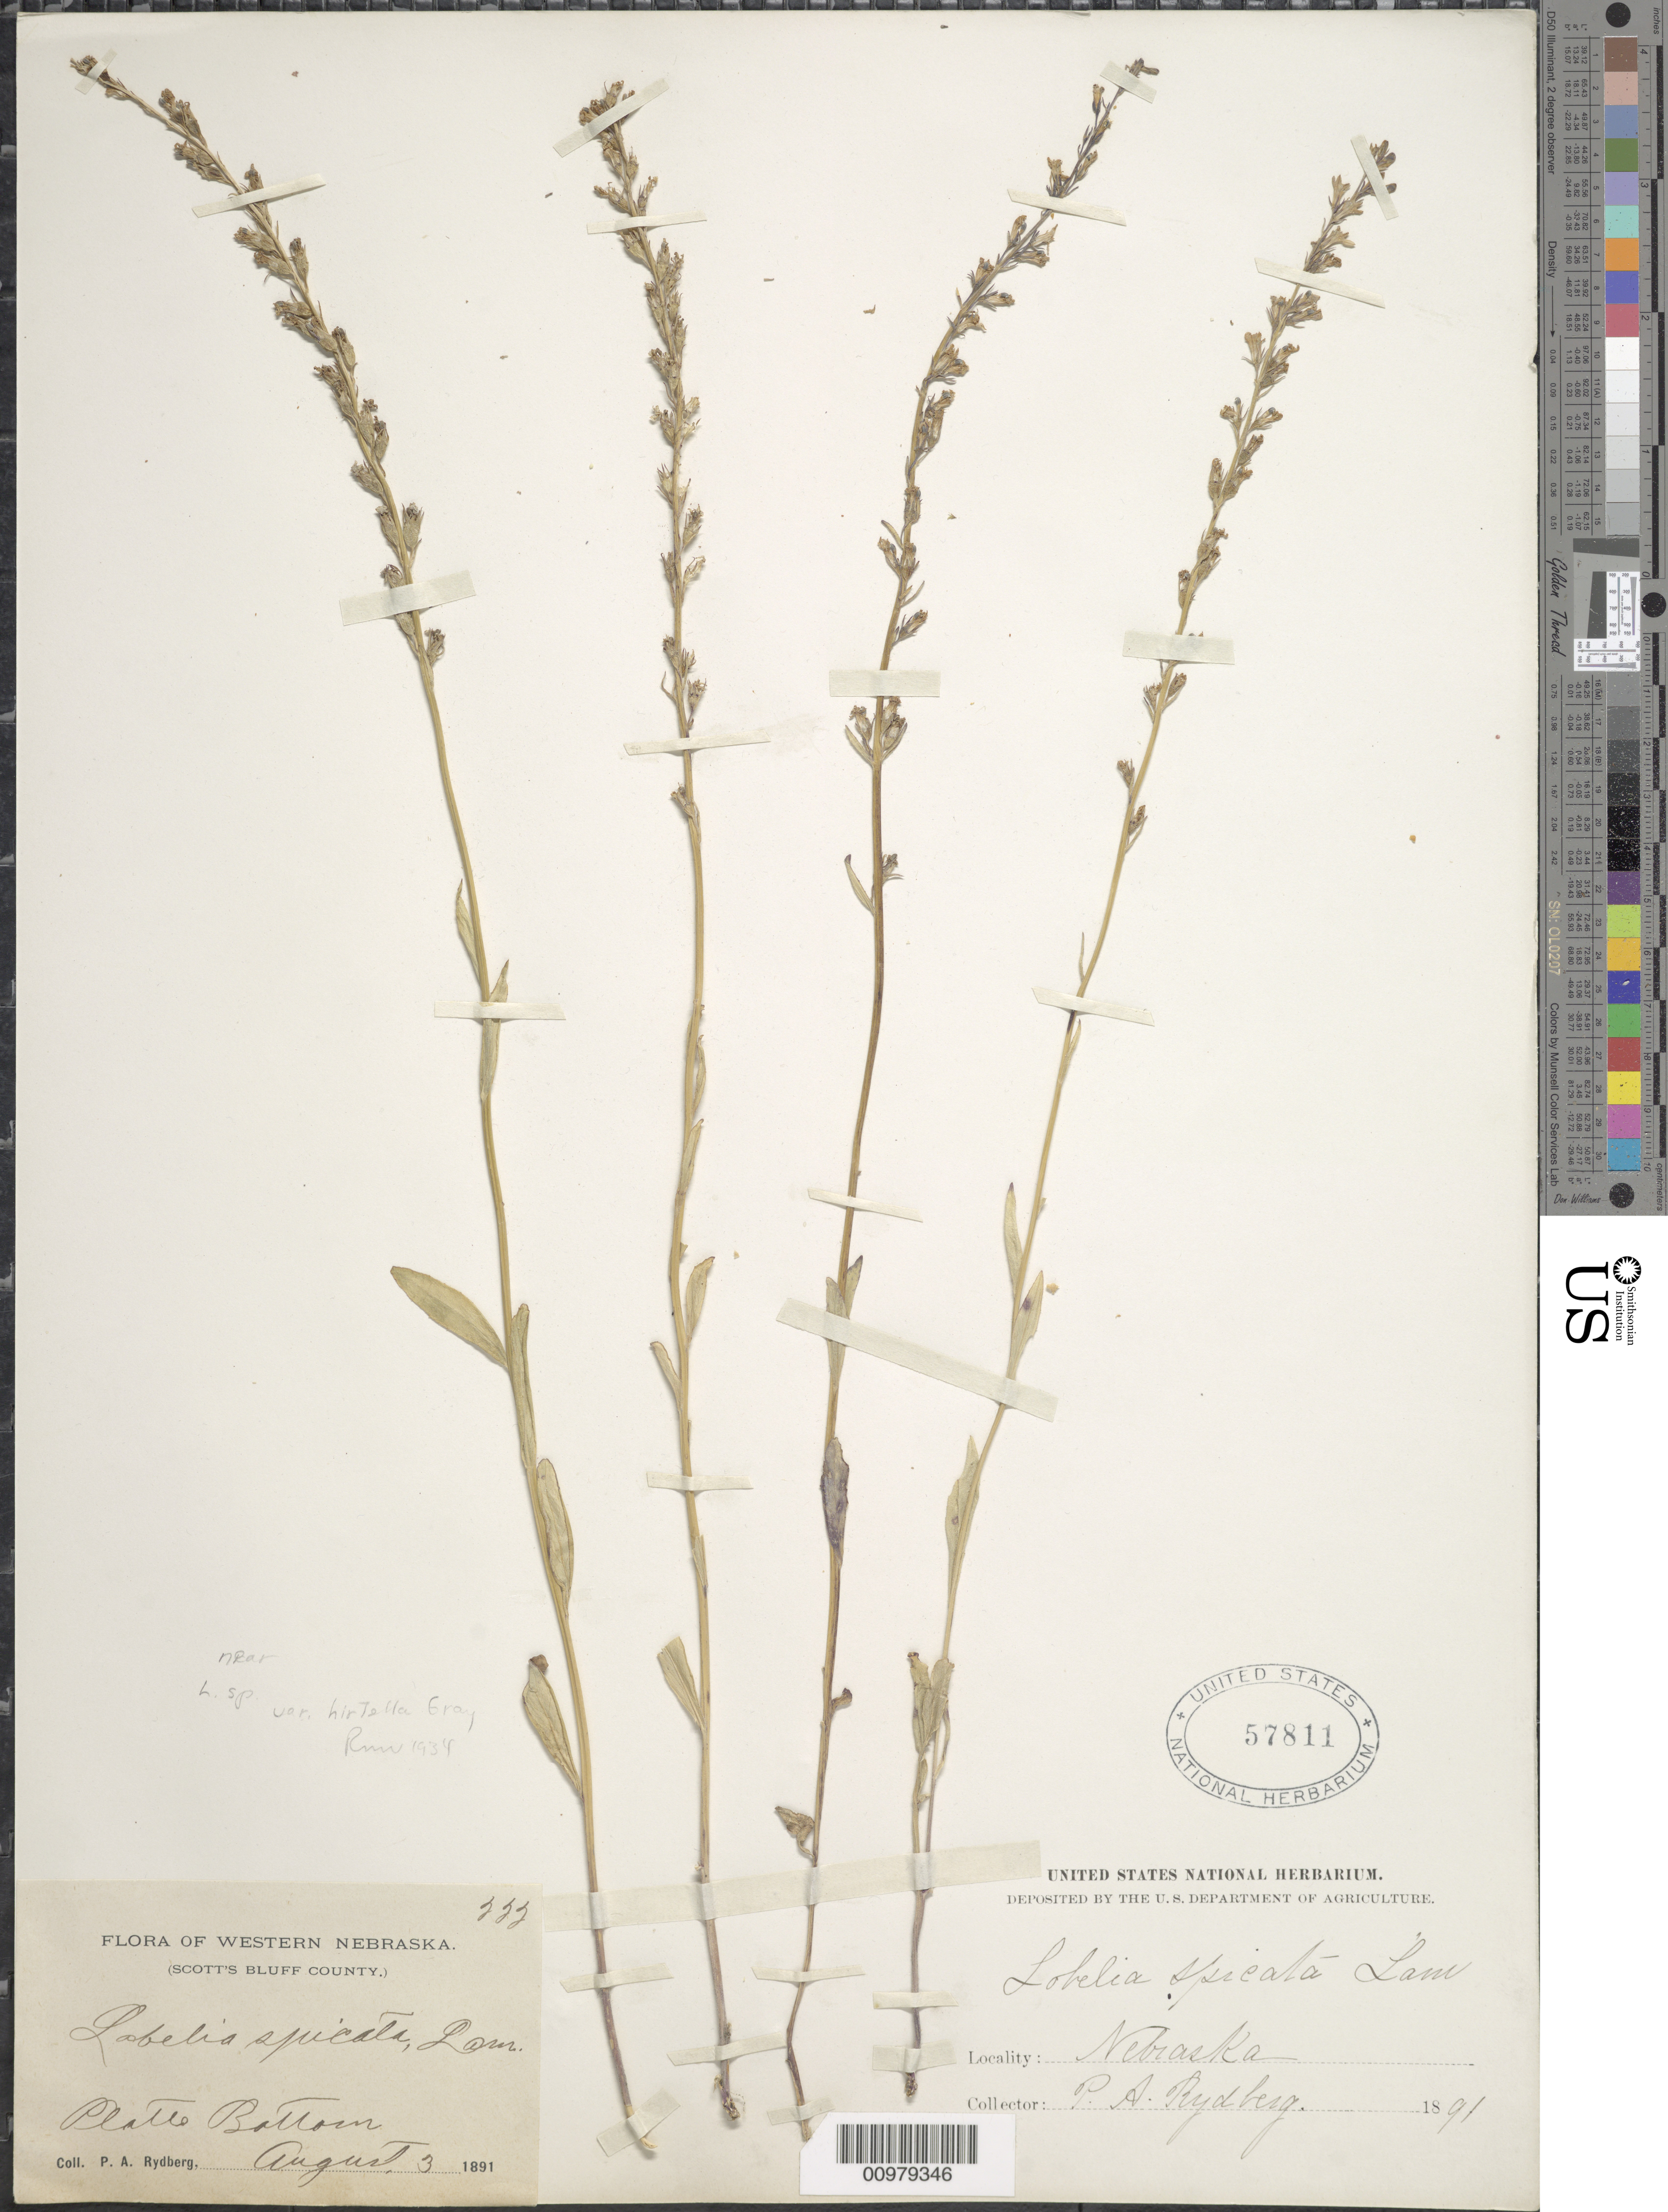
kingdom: Plantae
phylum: Tracheophyta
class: Magnoliopsida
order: Asterales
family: Campanulaceae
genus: Lobelia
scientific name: Lobelia spicata var. hirtella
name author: A. Gray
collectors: P. A. Rydberg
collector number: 222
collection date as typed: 3 Aug 1891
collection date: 1891-08-03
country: United States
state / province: Nebraska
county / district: Scott's Bluff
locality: Platte bottom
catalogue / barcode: US 57811